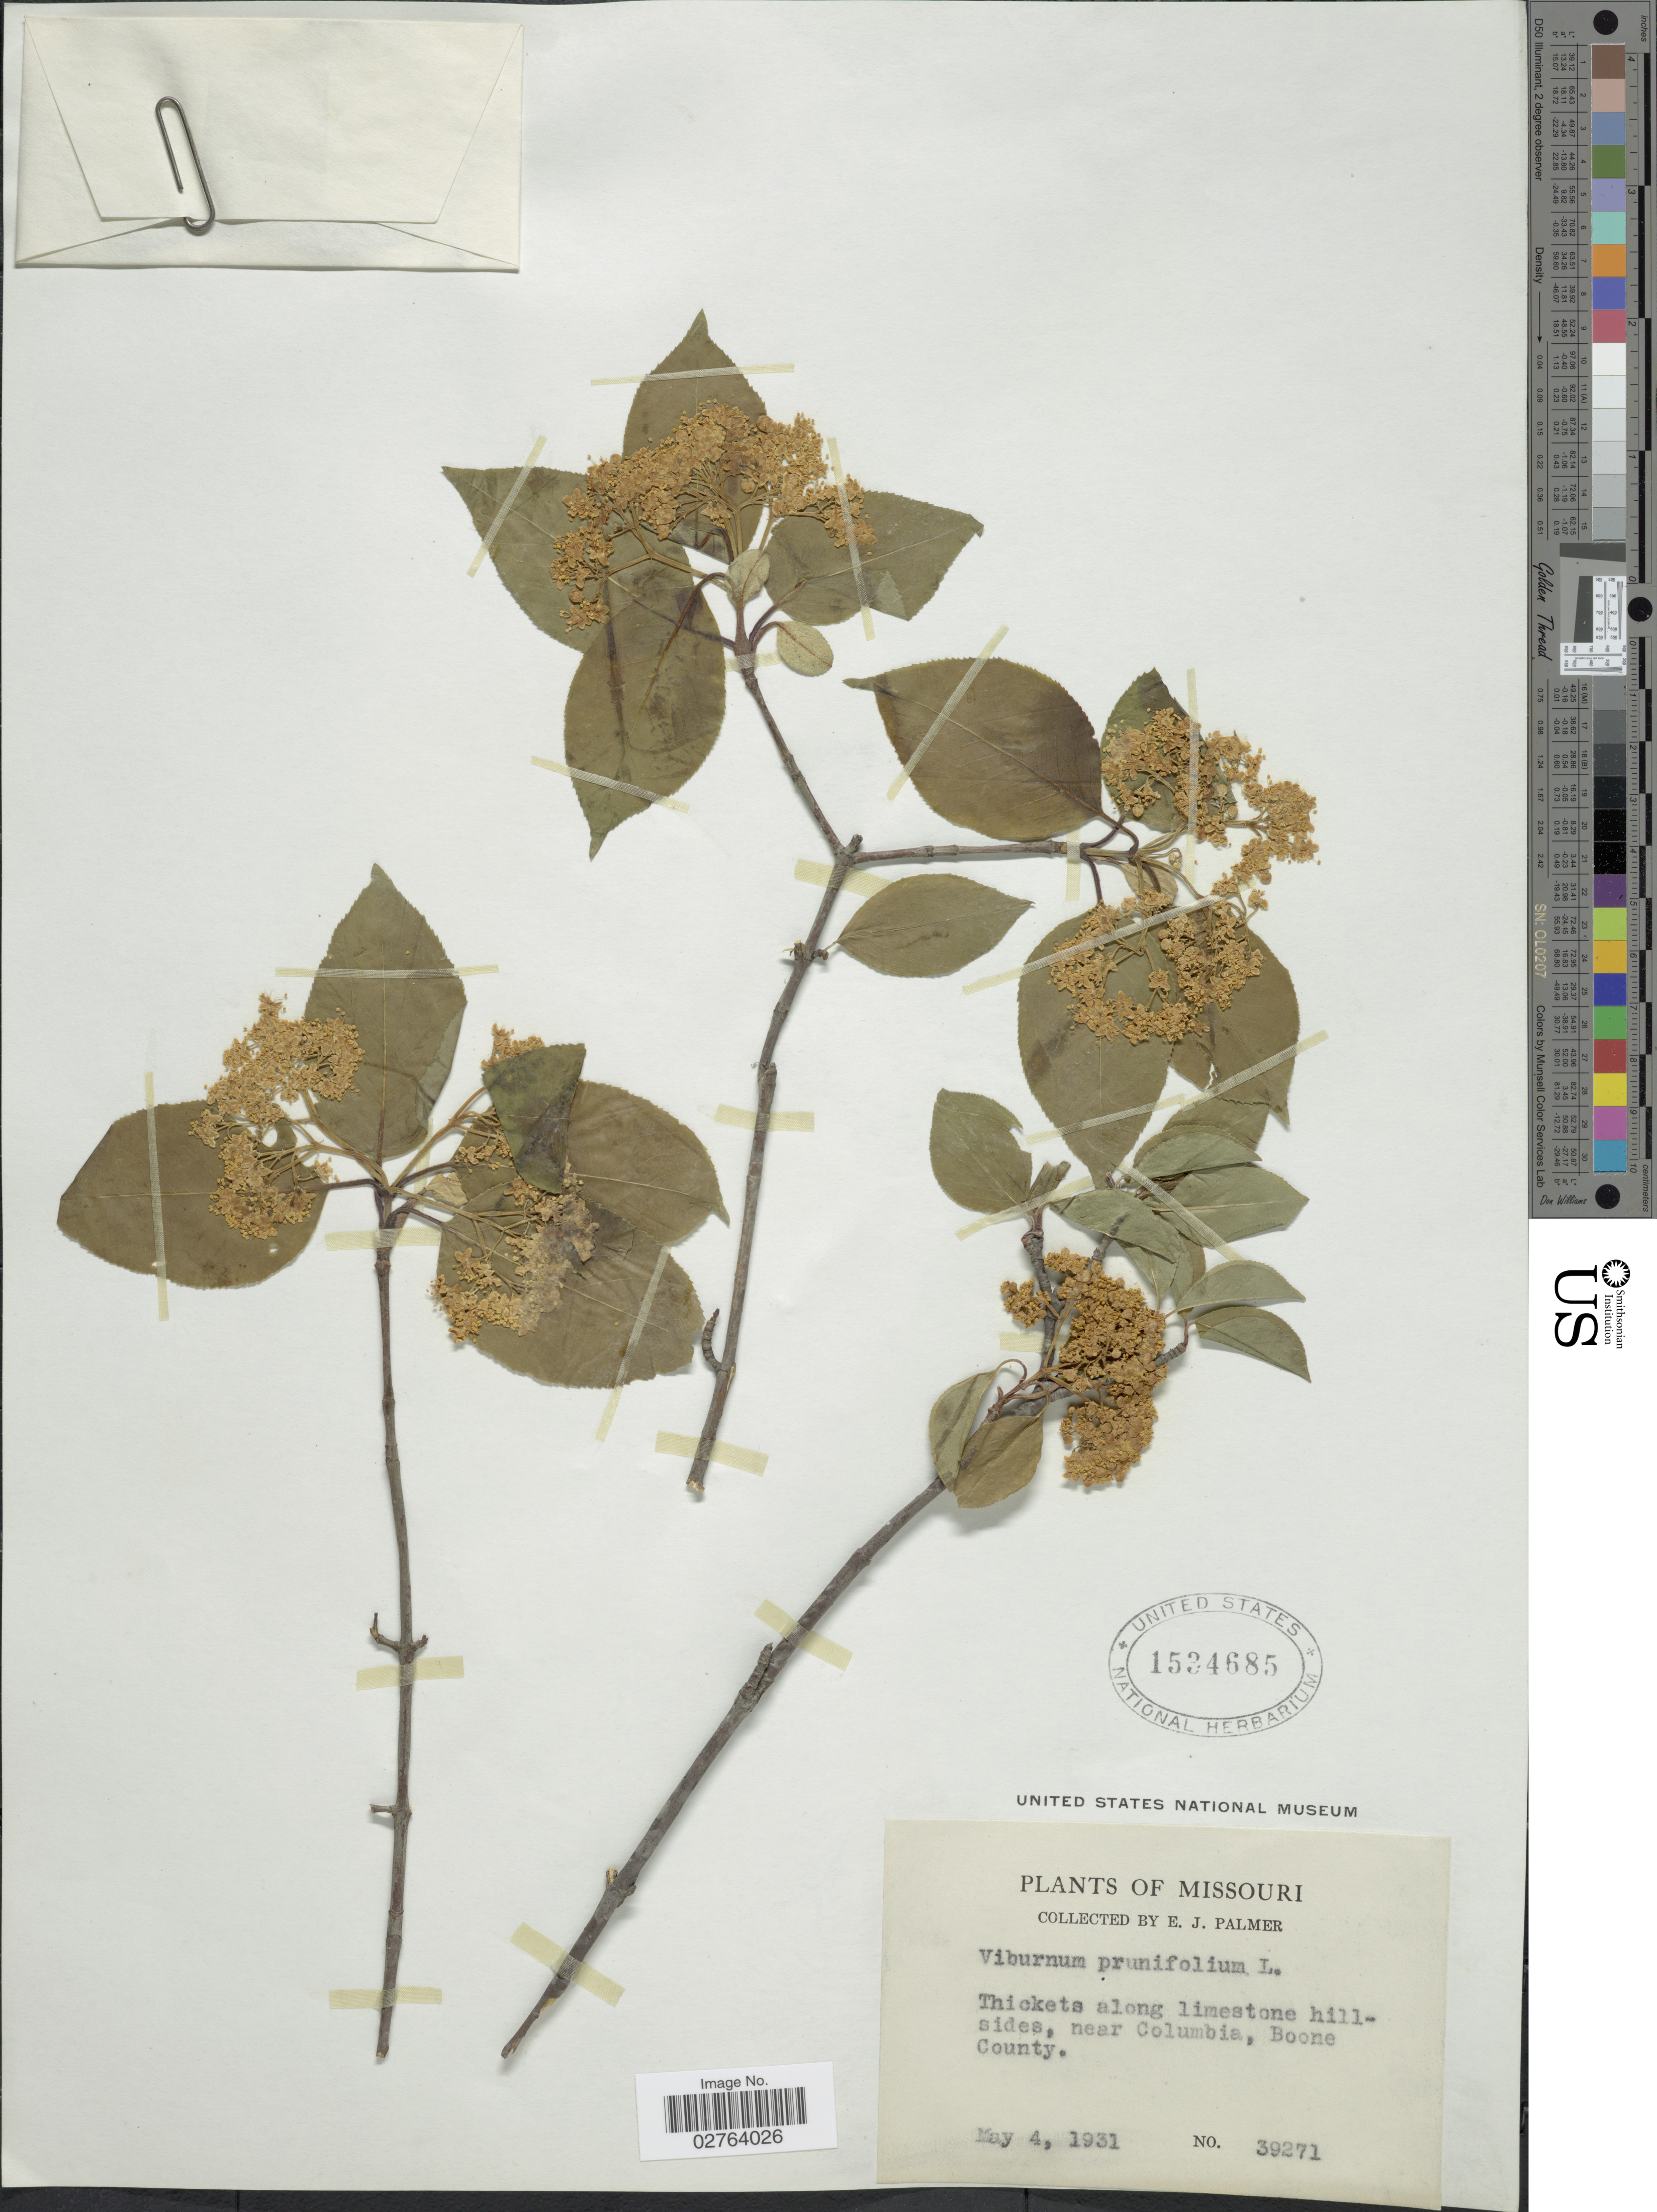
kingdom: Plantae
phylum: Tracheophyta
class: Magnoliopsida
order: Dipsacales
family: Viburnaceae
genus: Viburnum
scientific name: Viburnum prunifolium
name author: L.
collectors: E. J. Palmer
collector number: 39271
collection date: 1931-05-04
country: United States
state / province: Missouri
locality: Near Columbia, Boone County.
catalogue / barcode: US 1534685